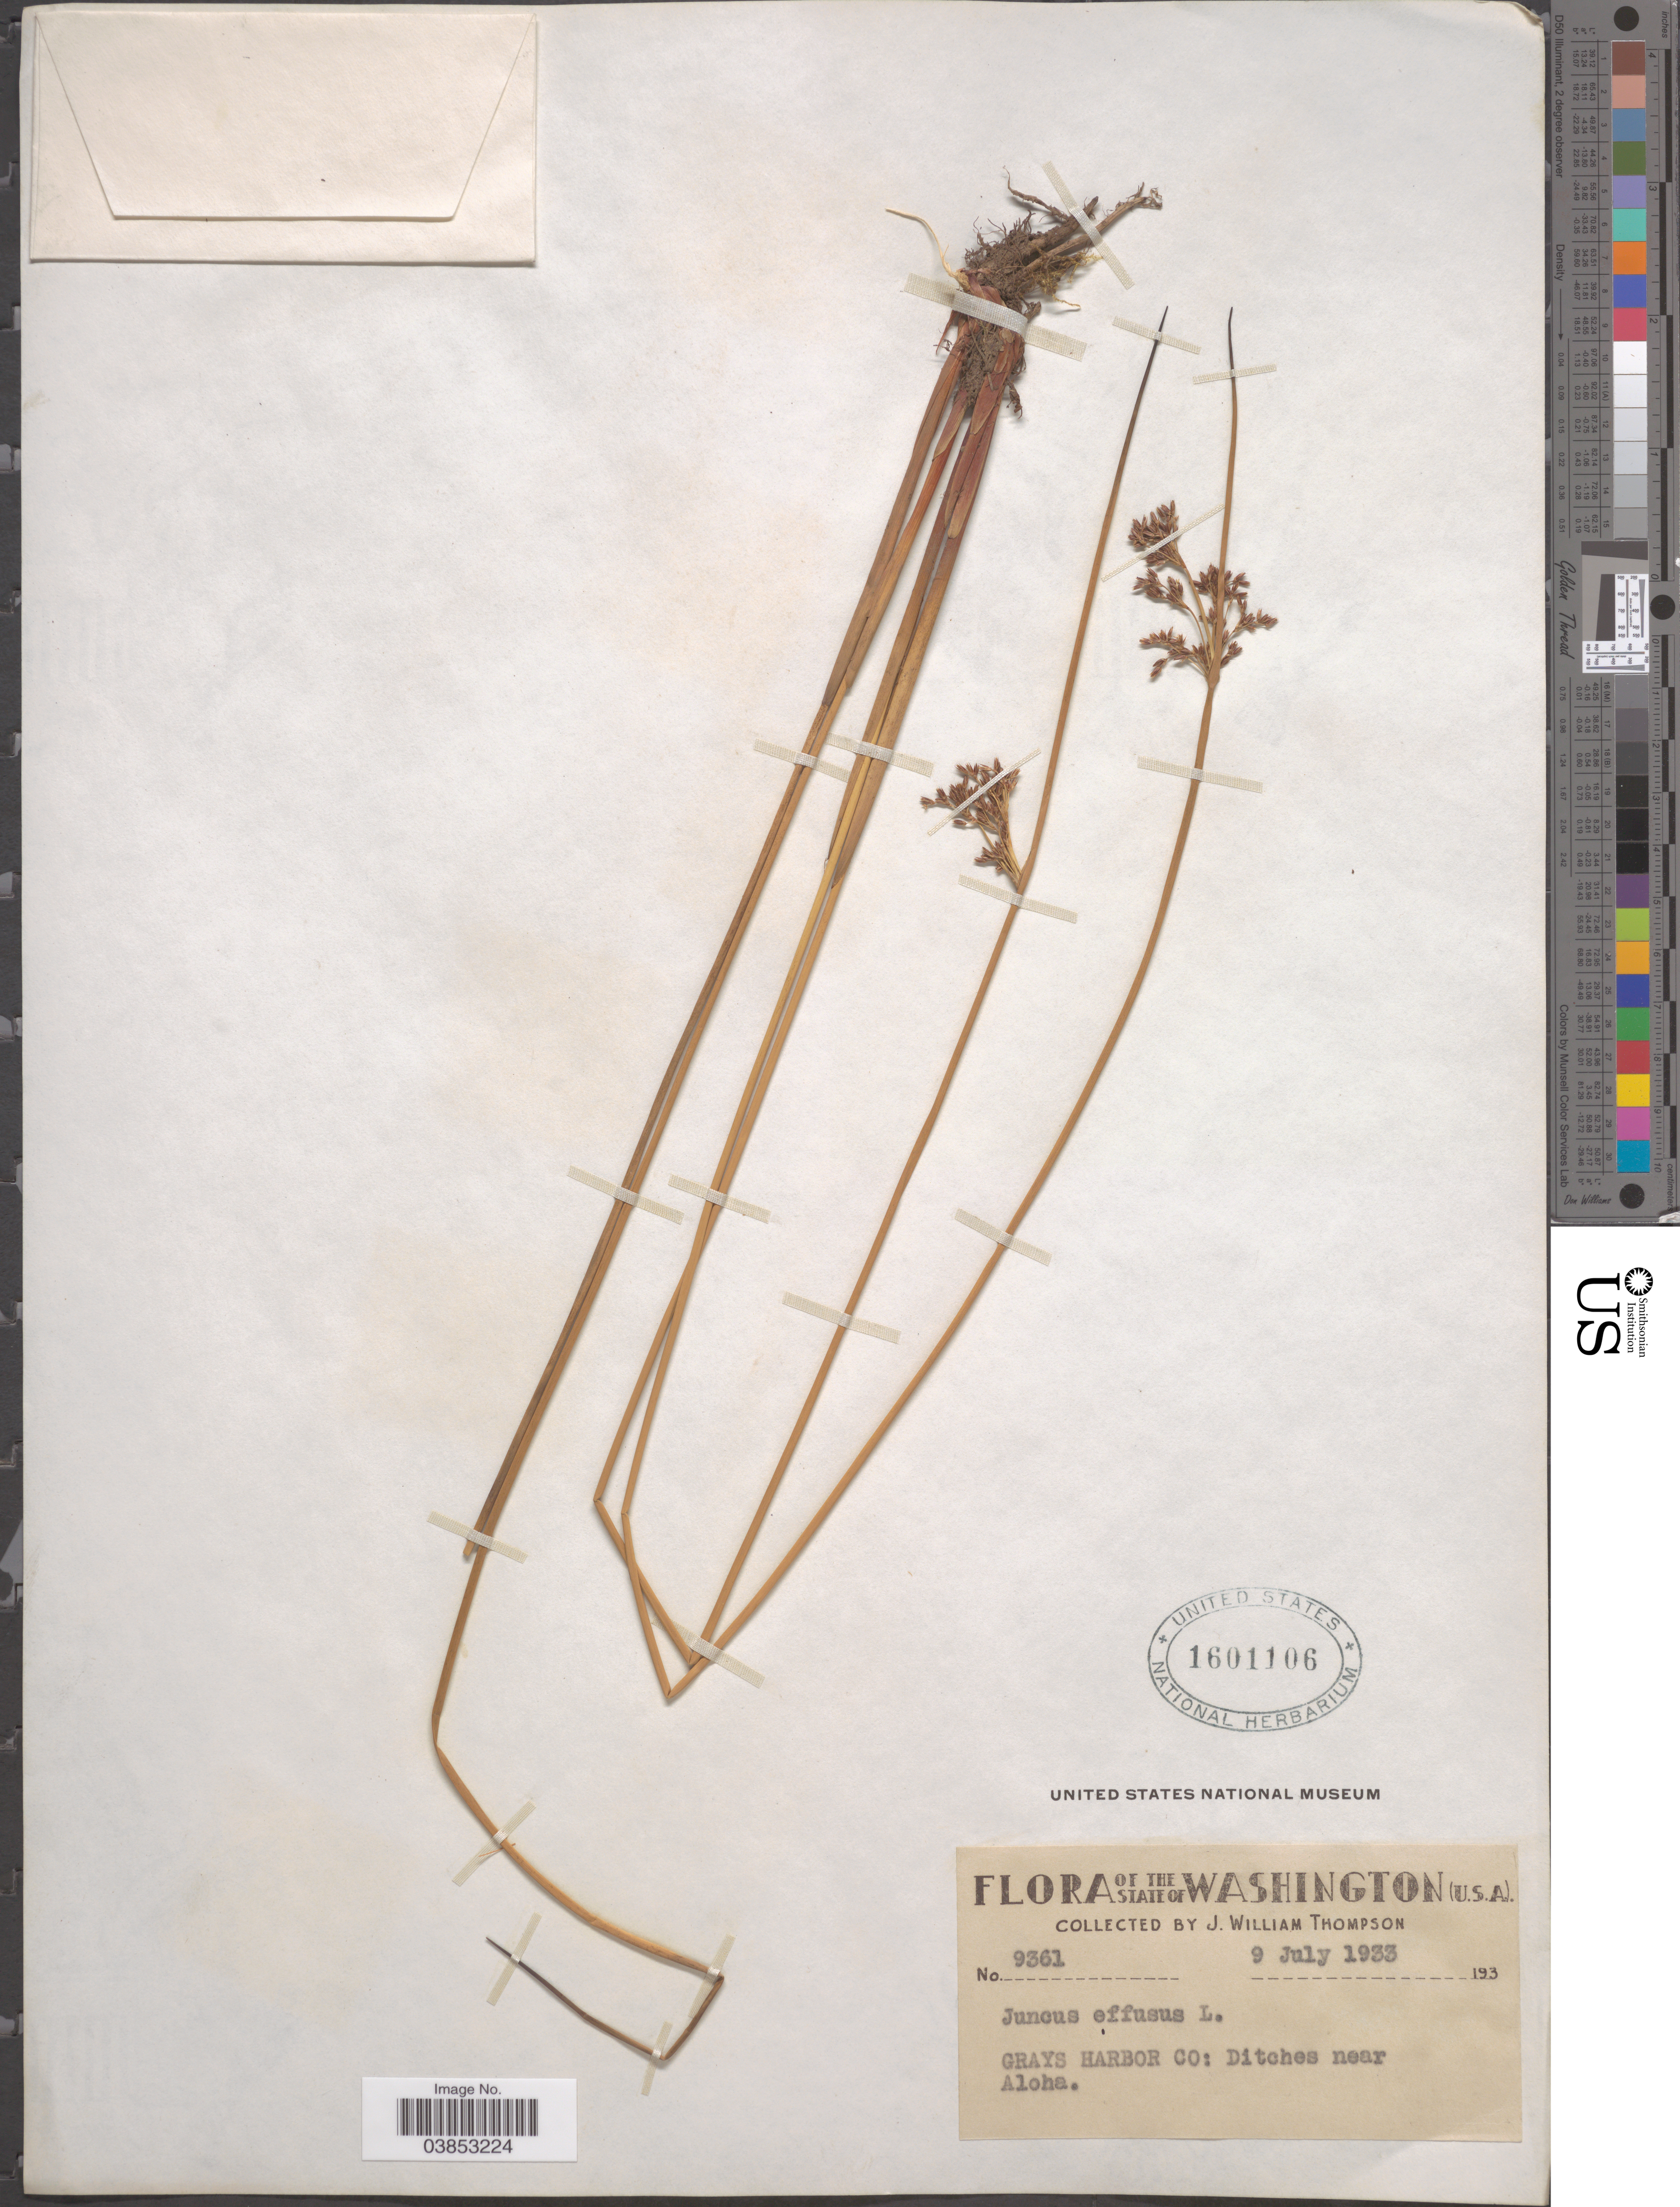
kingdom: Plantae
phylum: Tracheophyta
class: Liliopsida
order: Poales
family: Juncaceae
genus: Juncus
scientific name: Juncus effusus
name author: L.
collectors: J. W. Thompson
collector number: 9361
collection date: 1933-07-09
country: United States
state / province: Washington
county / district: Grays Harbor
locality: Grays Harbor Co: Ditches near Aloha.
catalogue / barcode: US 1601106